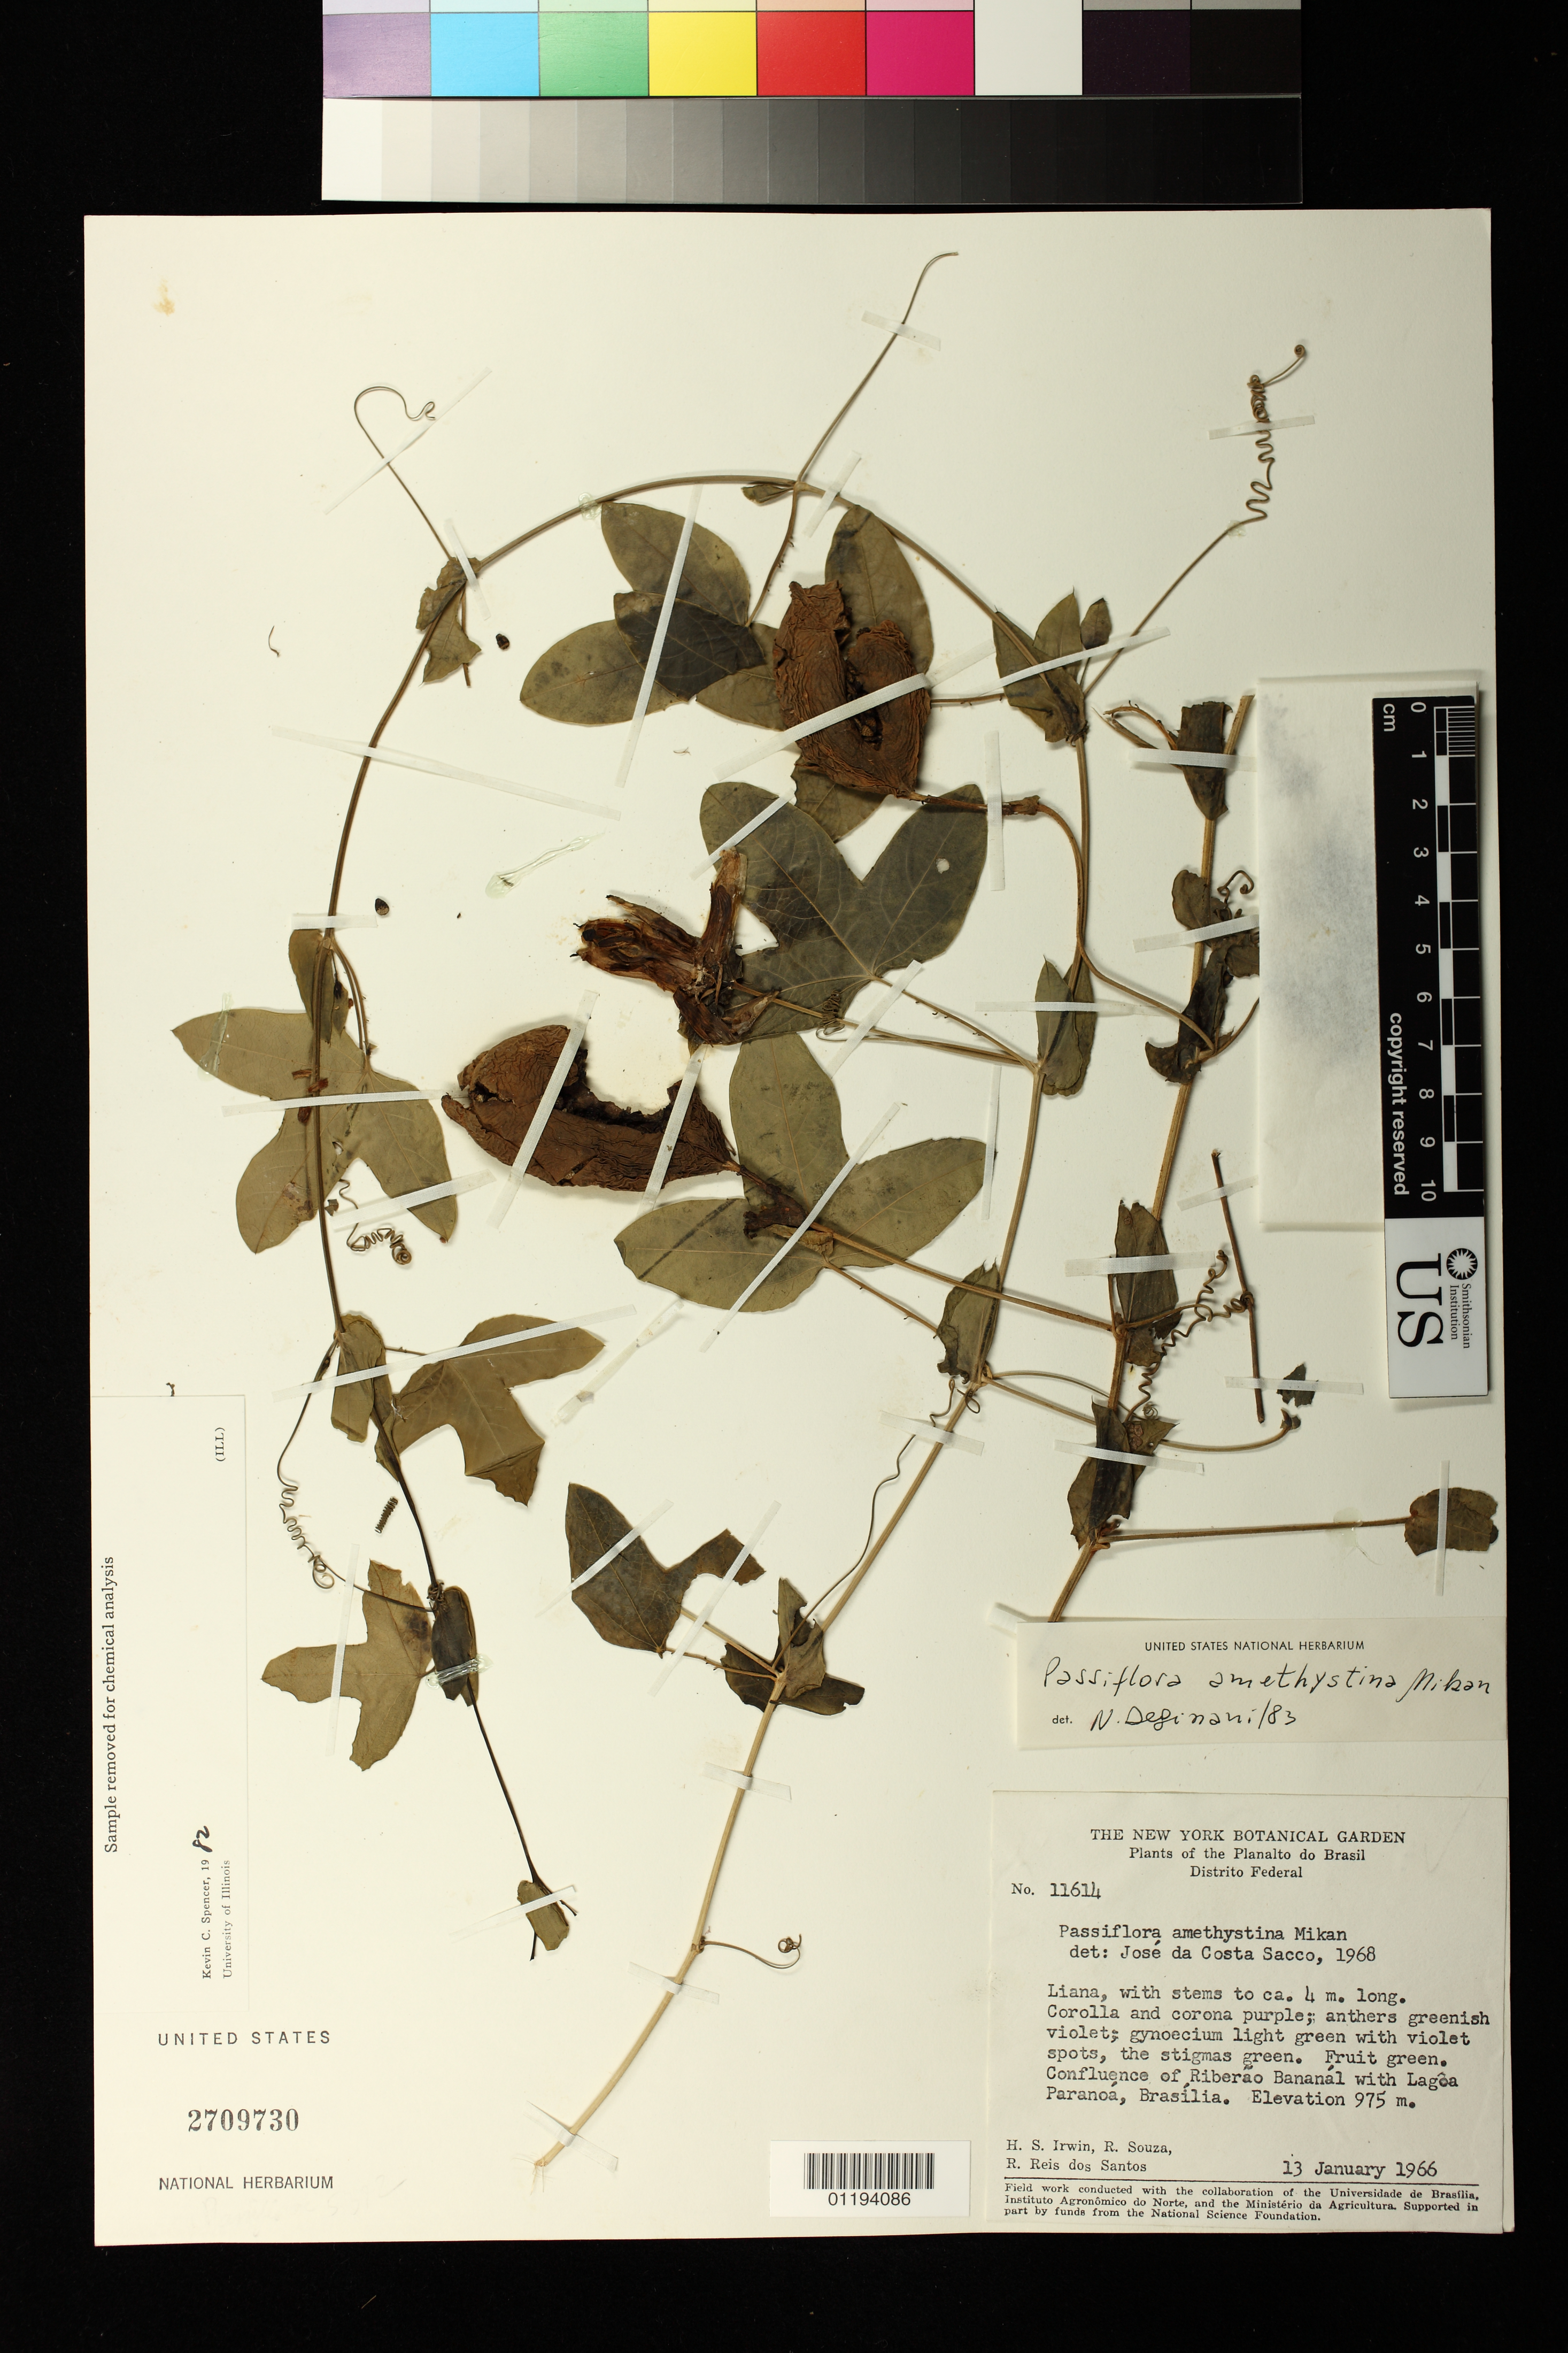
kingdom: Plantae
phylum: Tracheophyta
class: Magnoliopsida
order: Malpighiales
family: Passifloraceae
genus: Passiflora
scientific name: Passiflora amethystina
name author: J.C. Mikan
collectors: H. Irwin, R. Souza & R. Reis dos Santos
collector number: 11614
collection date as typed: Jan 13 1966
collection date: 1966-01-13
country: Brazil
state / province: Distrito Federal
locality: Confluence of Riberao [Ribeirao] Bananal with Lagoa [Lago] Paranoa, Brasilia.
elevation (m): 975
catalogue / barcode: US 2709730